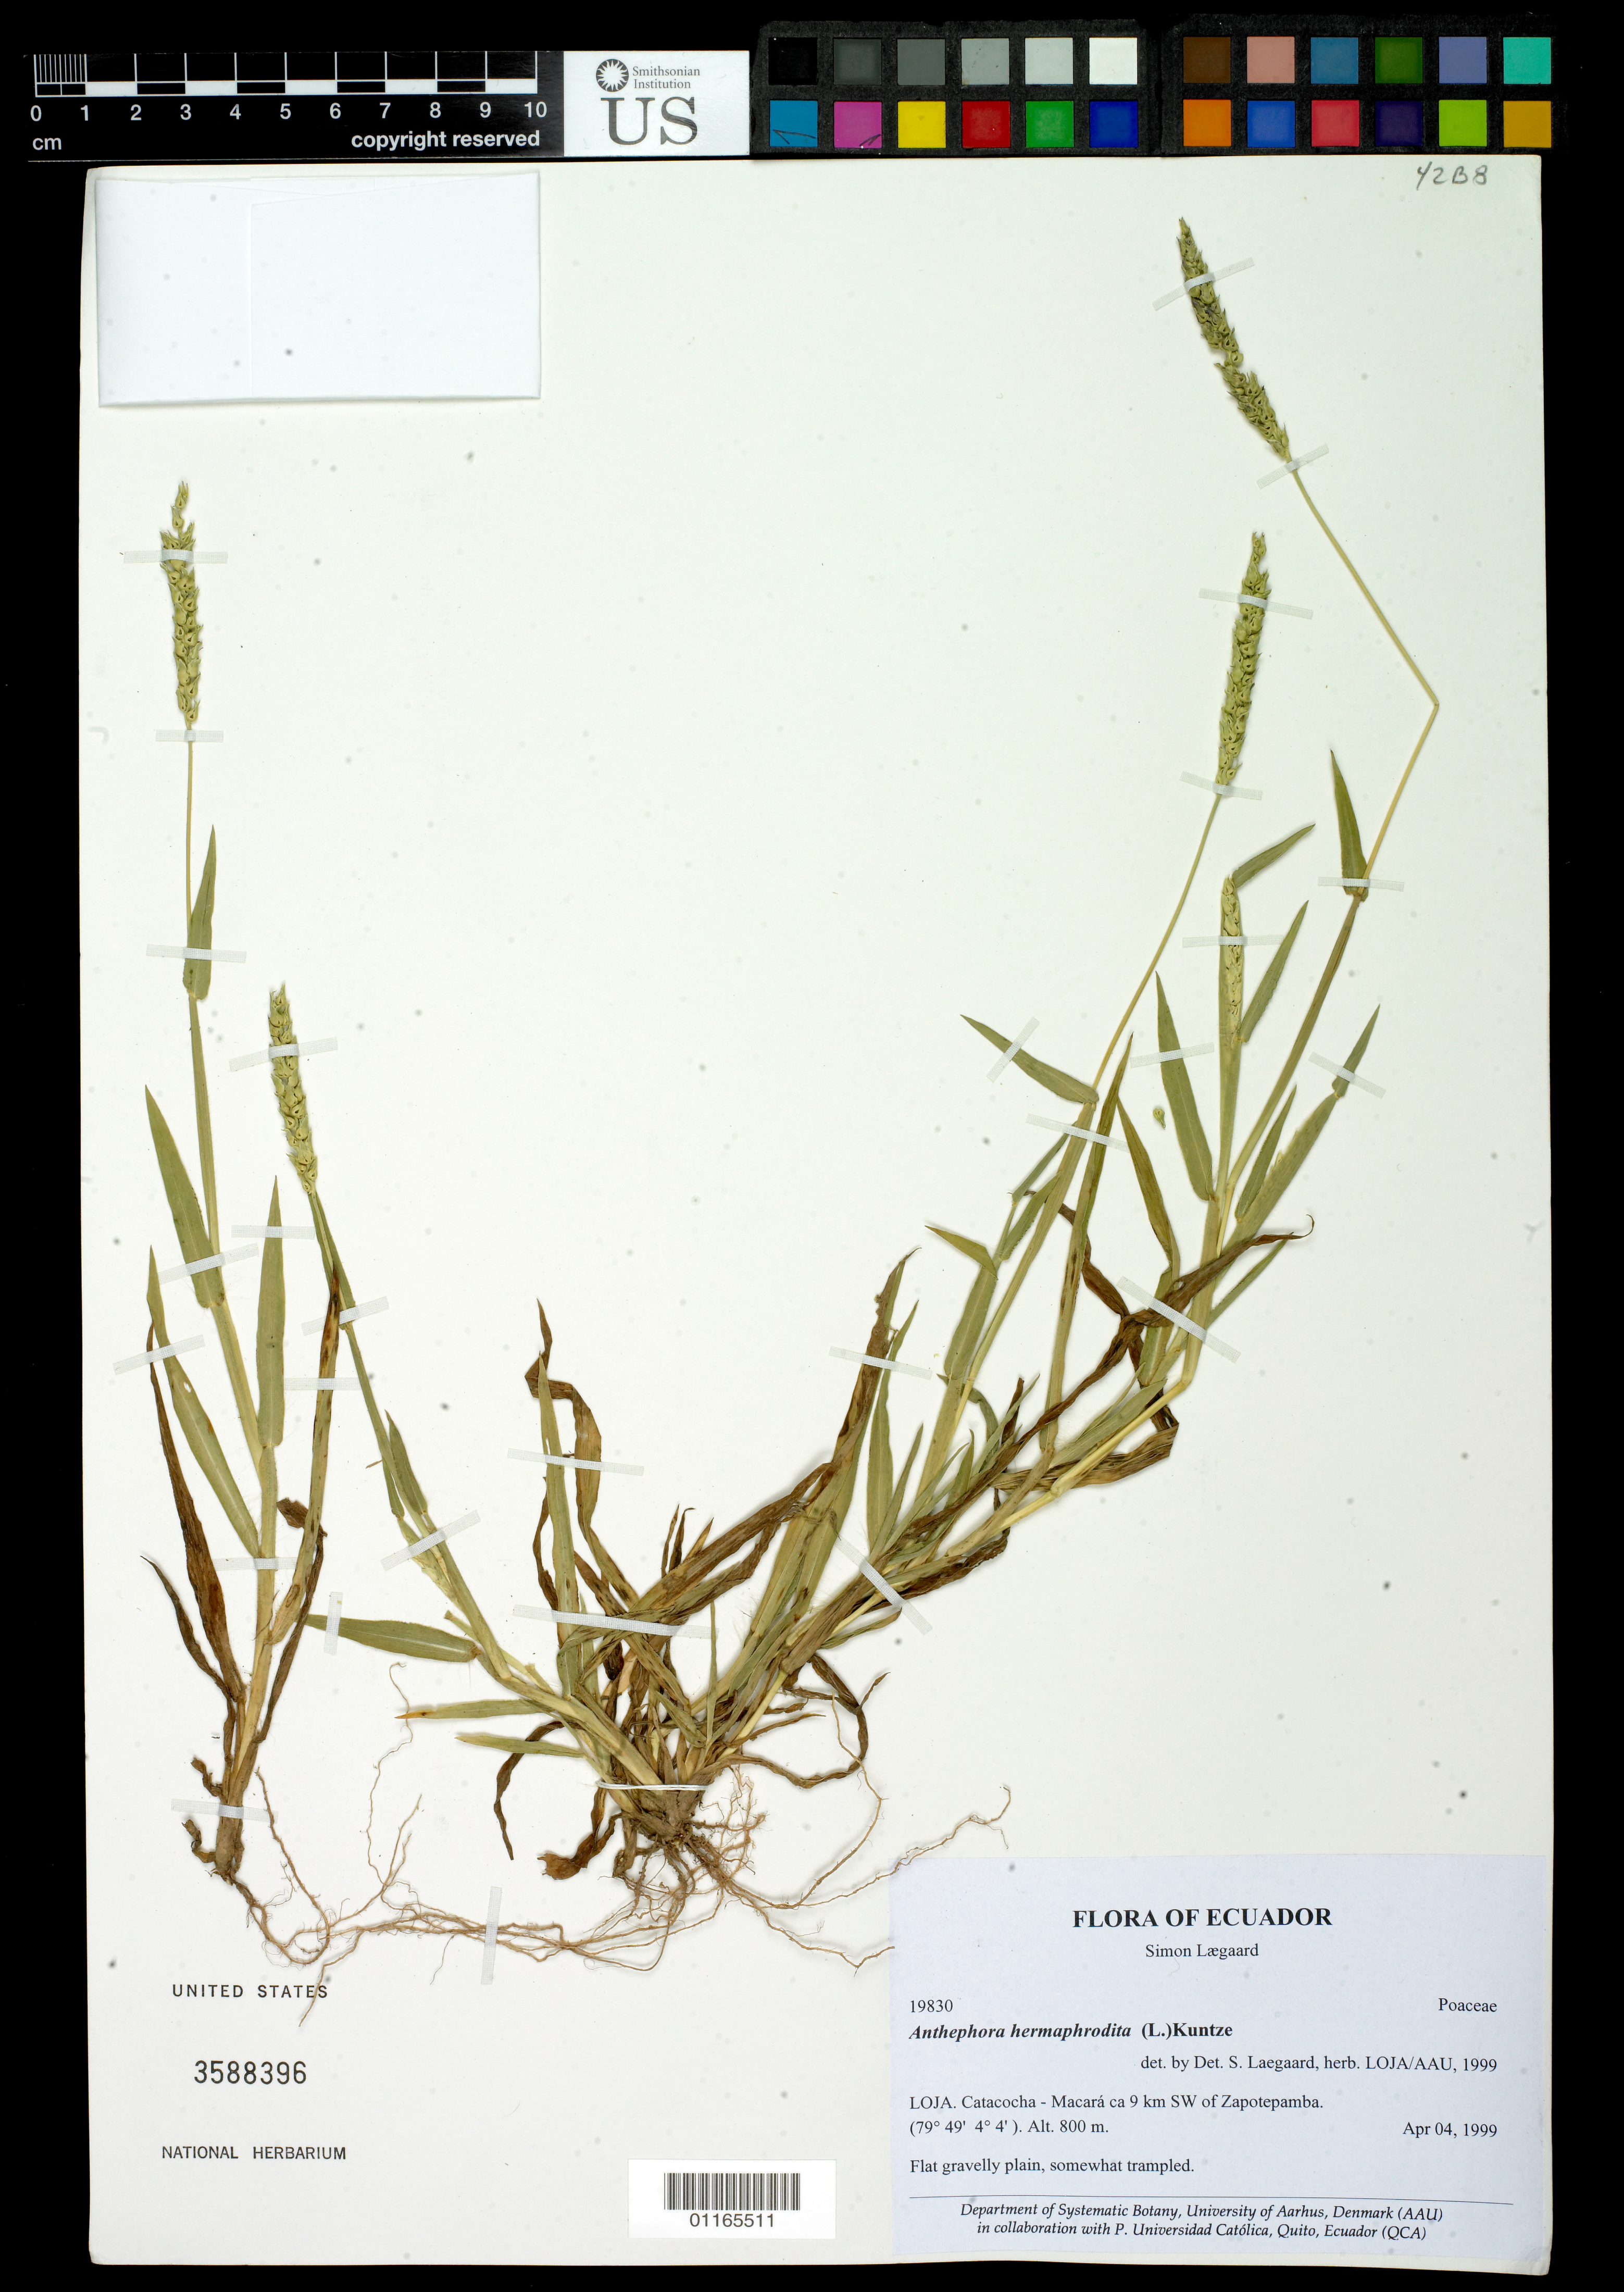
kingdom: Plantae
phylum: Tracheophyta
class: Liliopsida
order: Poales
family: Poaceae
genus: Anthephora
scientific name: Anthephora hermaphrodita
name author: (L.) Kuntze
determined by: Lægaard, S., (AAU), University of Aarhus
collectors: S. Lægaard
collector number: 19830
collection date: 1999-04-04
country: Ecuador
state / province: Loja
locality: Catacocha - Macara ca 9 km SW of Zapotepamba.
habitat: Flat gravelly plain, somewhat trampled.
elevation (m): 800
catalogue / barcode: US 3588396